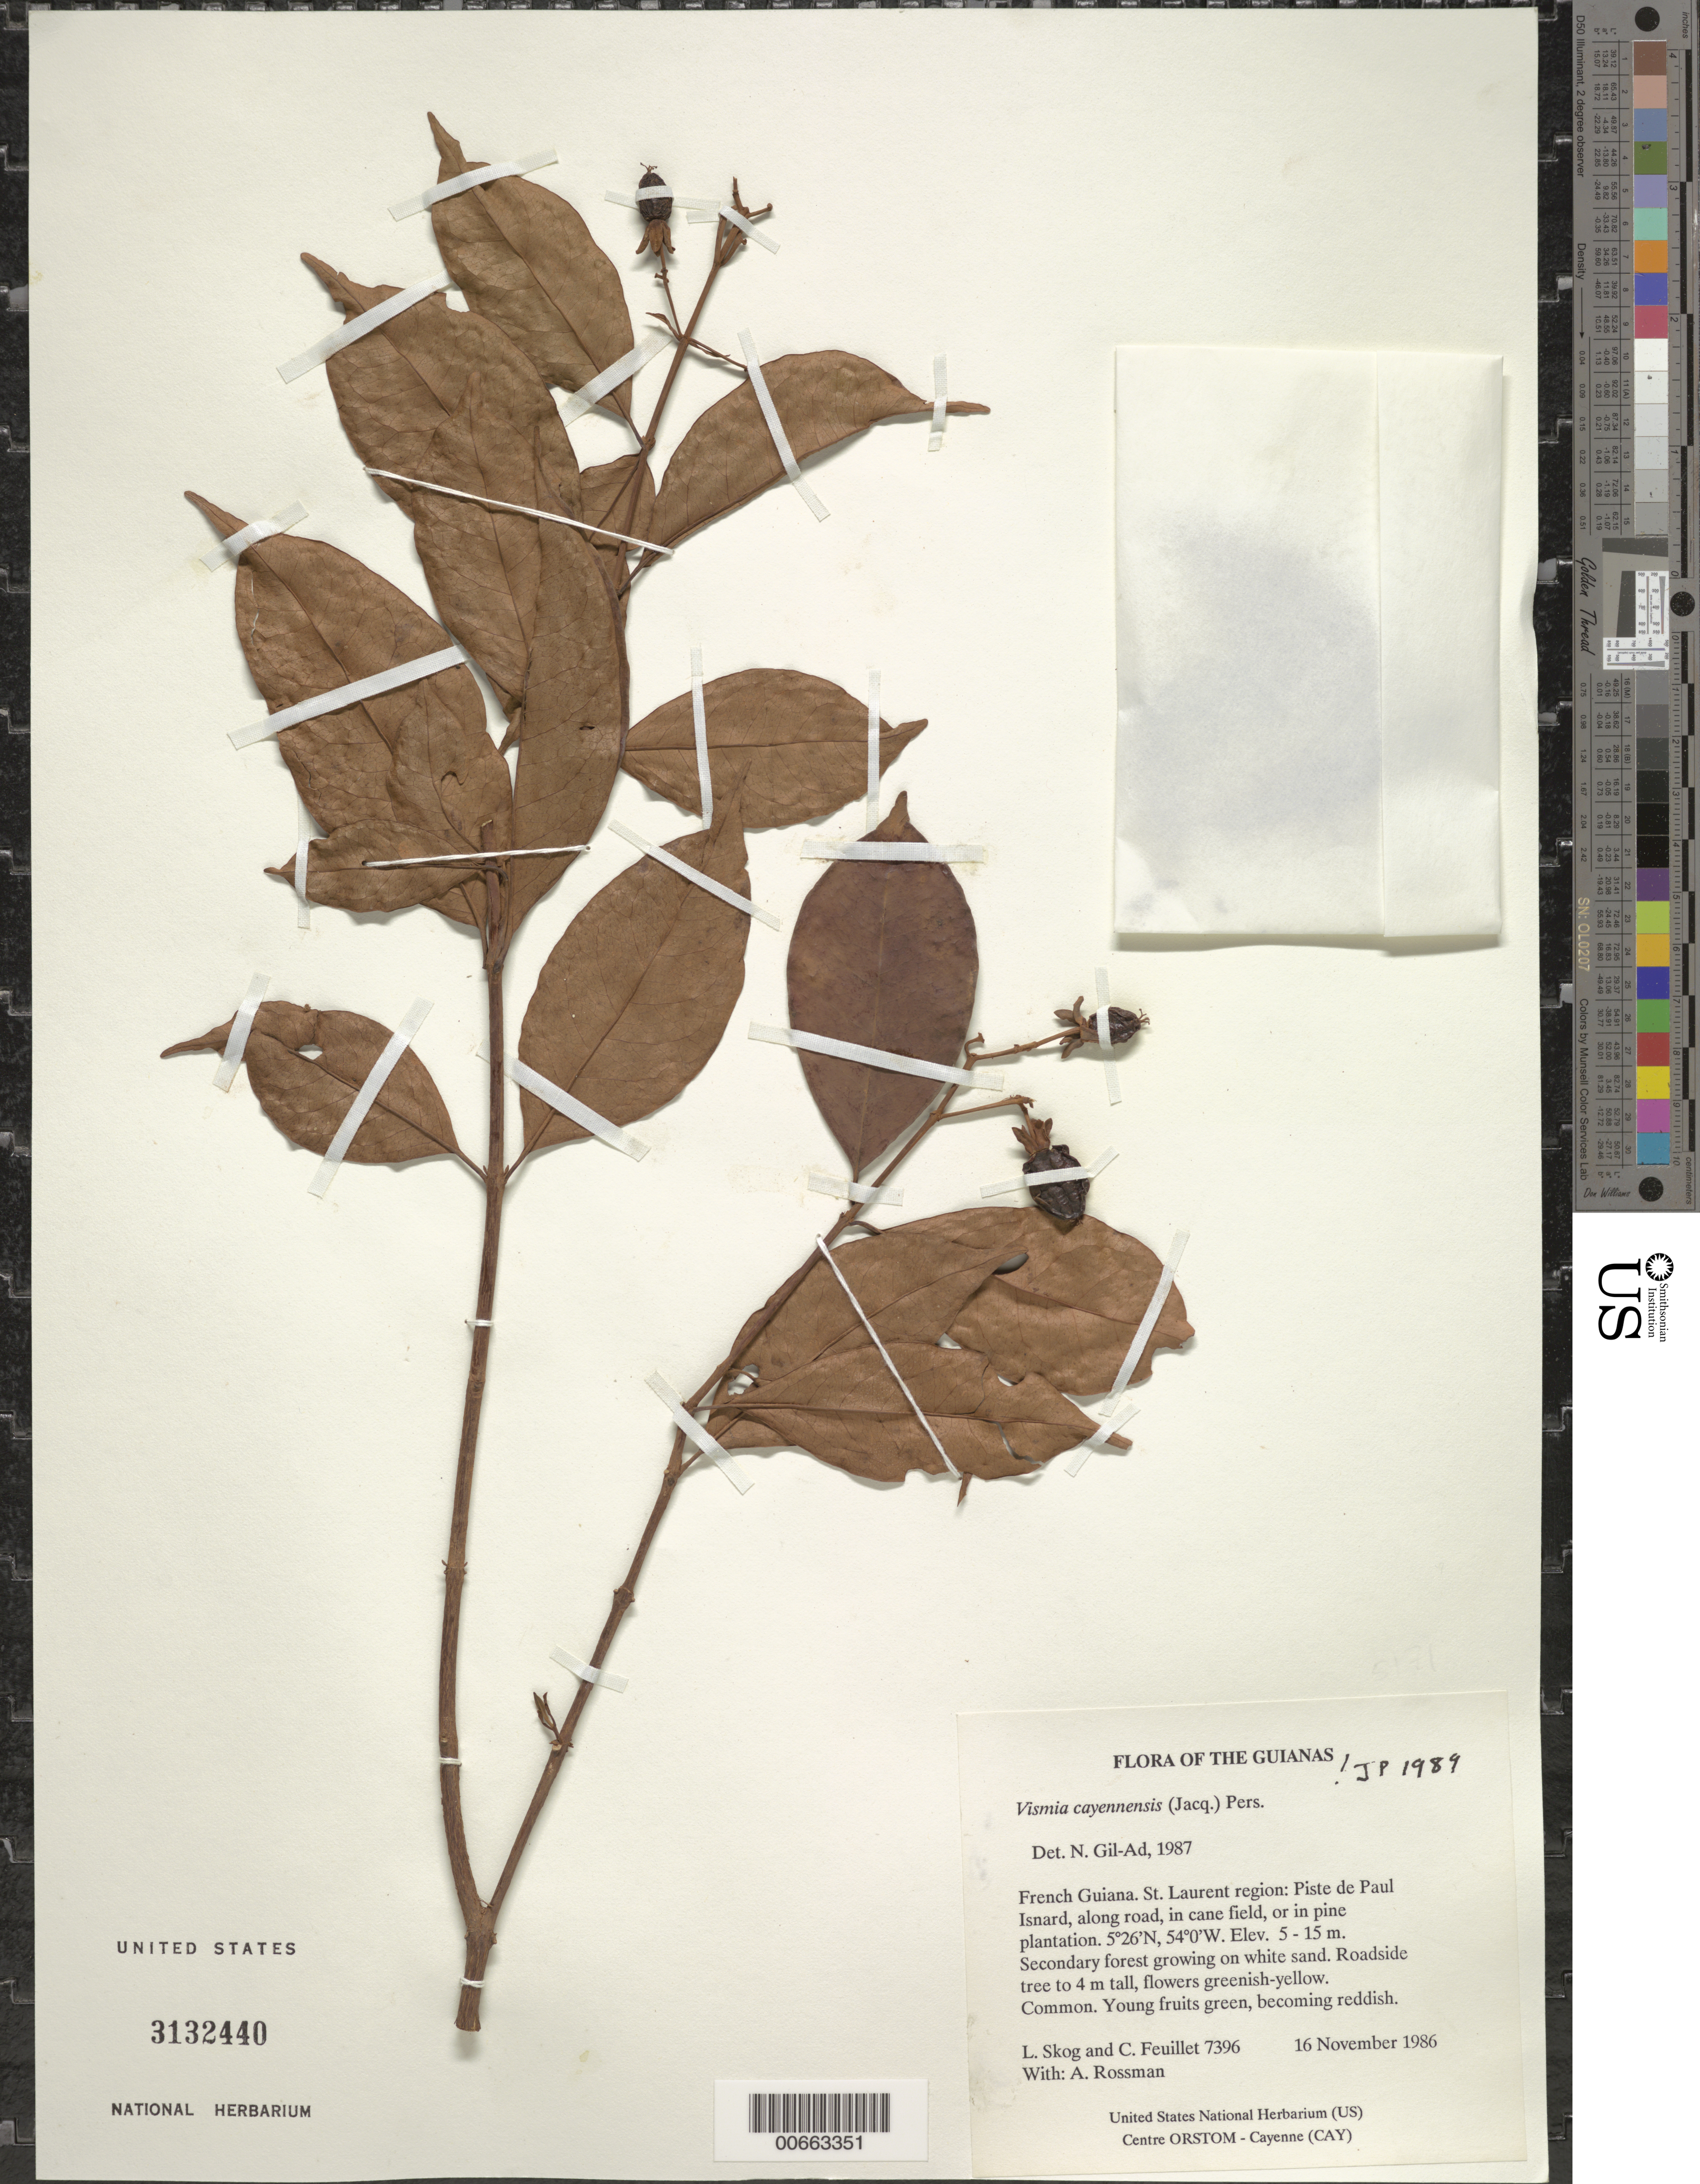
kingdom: Plantae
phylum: Tracheophyta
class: Magnoliopsida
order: Malpighiales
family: Hypericaceae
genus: Vismia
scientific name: Vismia cayennensis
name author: (Jacq.) Pers.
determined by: Pipoly, J. J., III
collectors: L. E. Skog, C. Feuillet & A. Rossman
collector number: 7396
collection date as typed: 16 November 1986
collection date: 1986-11-16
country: French Guiana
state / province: Saint-Laurent-du-Maroni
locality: Piste de Paul Isnard, along road, in cane field, or in pine plantation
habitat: Secondary forest growing on white sand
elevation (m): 5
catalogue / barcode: US 3132440